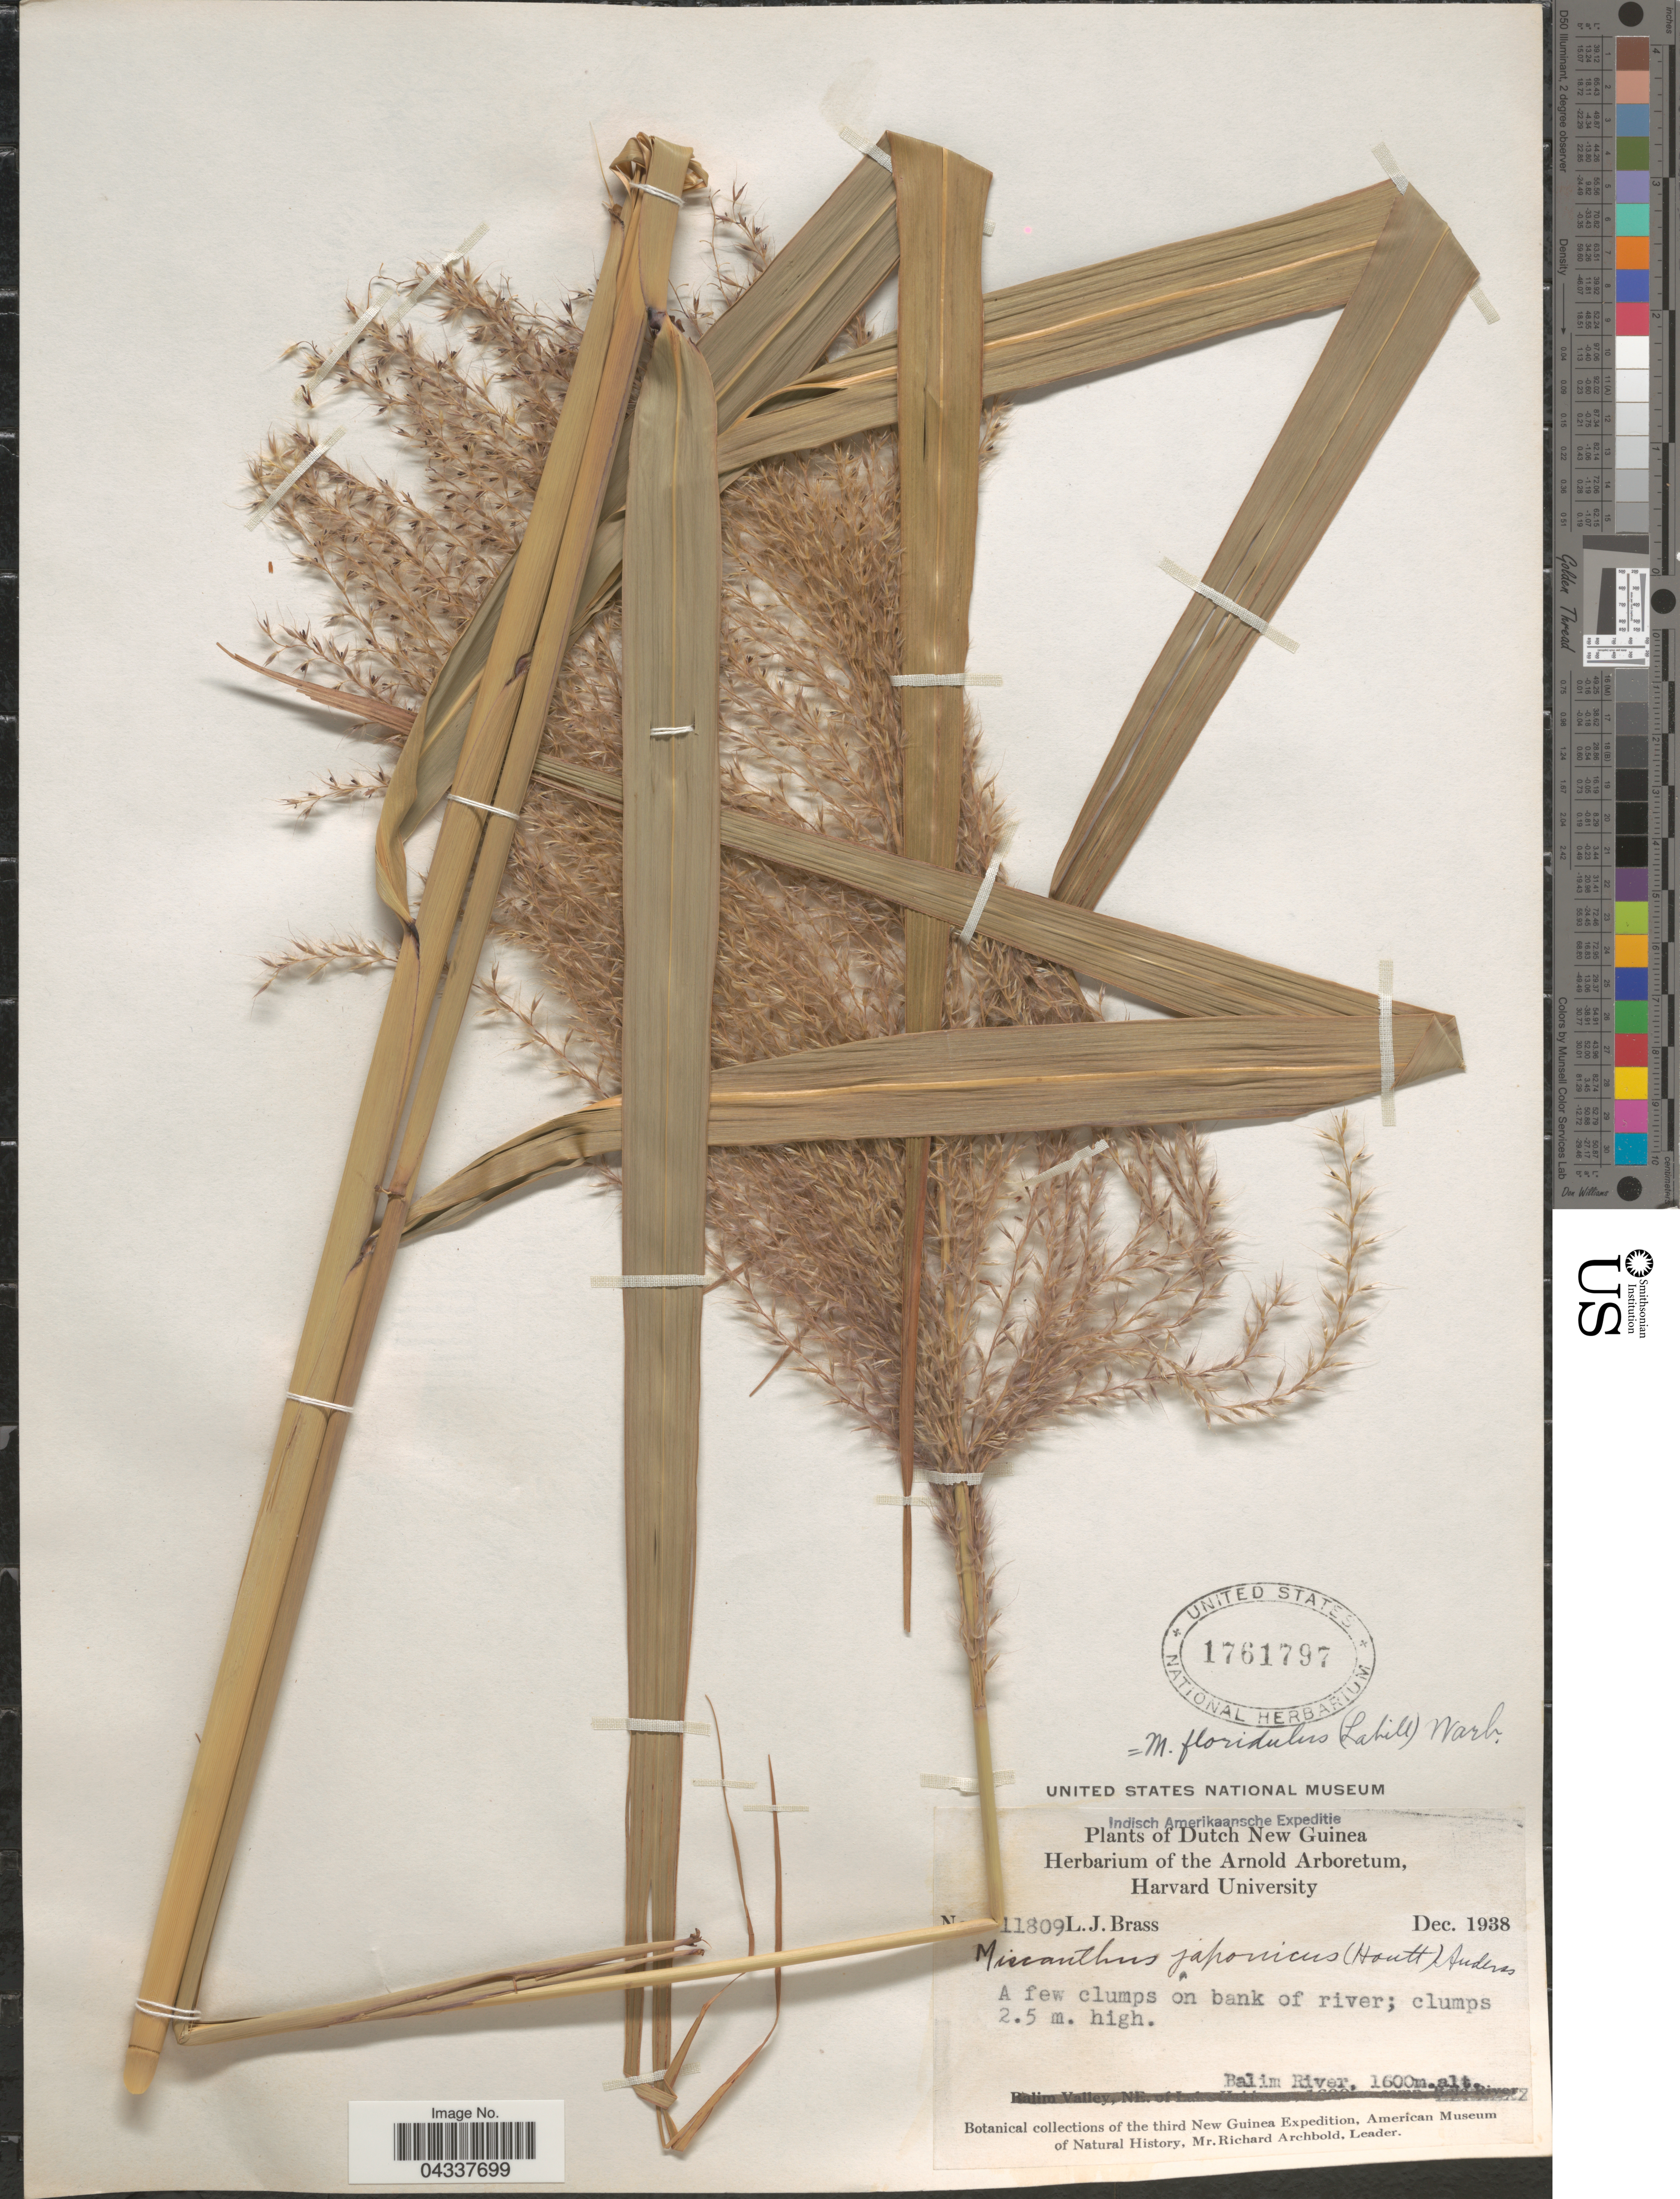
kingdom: Plantae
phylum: Tracheophyta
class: Liliopsida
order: Poales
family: Poaceae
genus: Miscanthus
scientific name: Miscanthus sinensis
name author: Andersson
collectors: L. J. Brass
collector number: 11809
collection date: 1938-12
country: Indonesia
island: New Guinea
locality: Indisch Amerikaanse Expeditie. Dutch New Guinea. Balim River. The third New Guinea Expedition, American Museum of Natural History, Mr. Richard Archbold.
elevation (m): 1600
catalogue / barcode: US 1761797